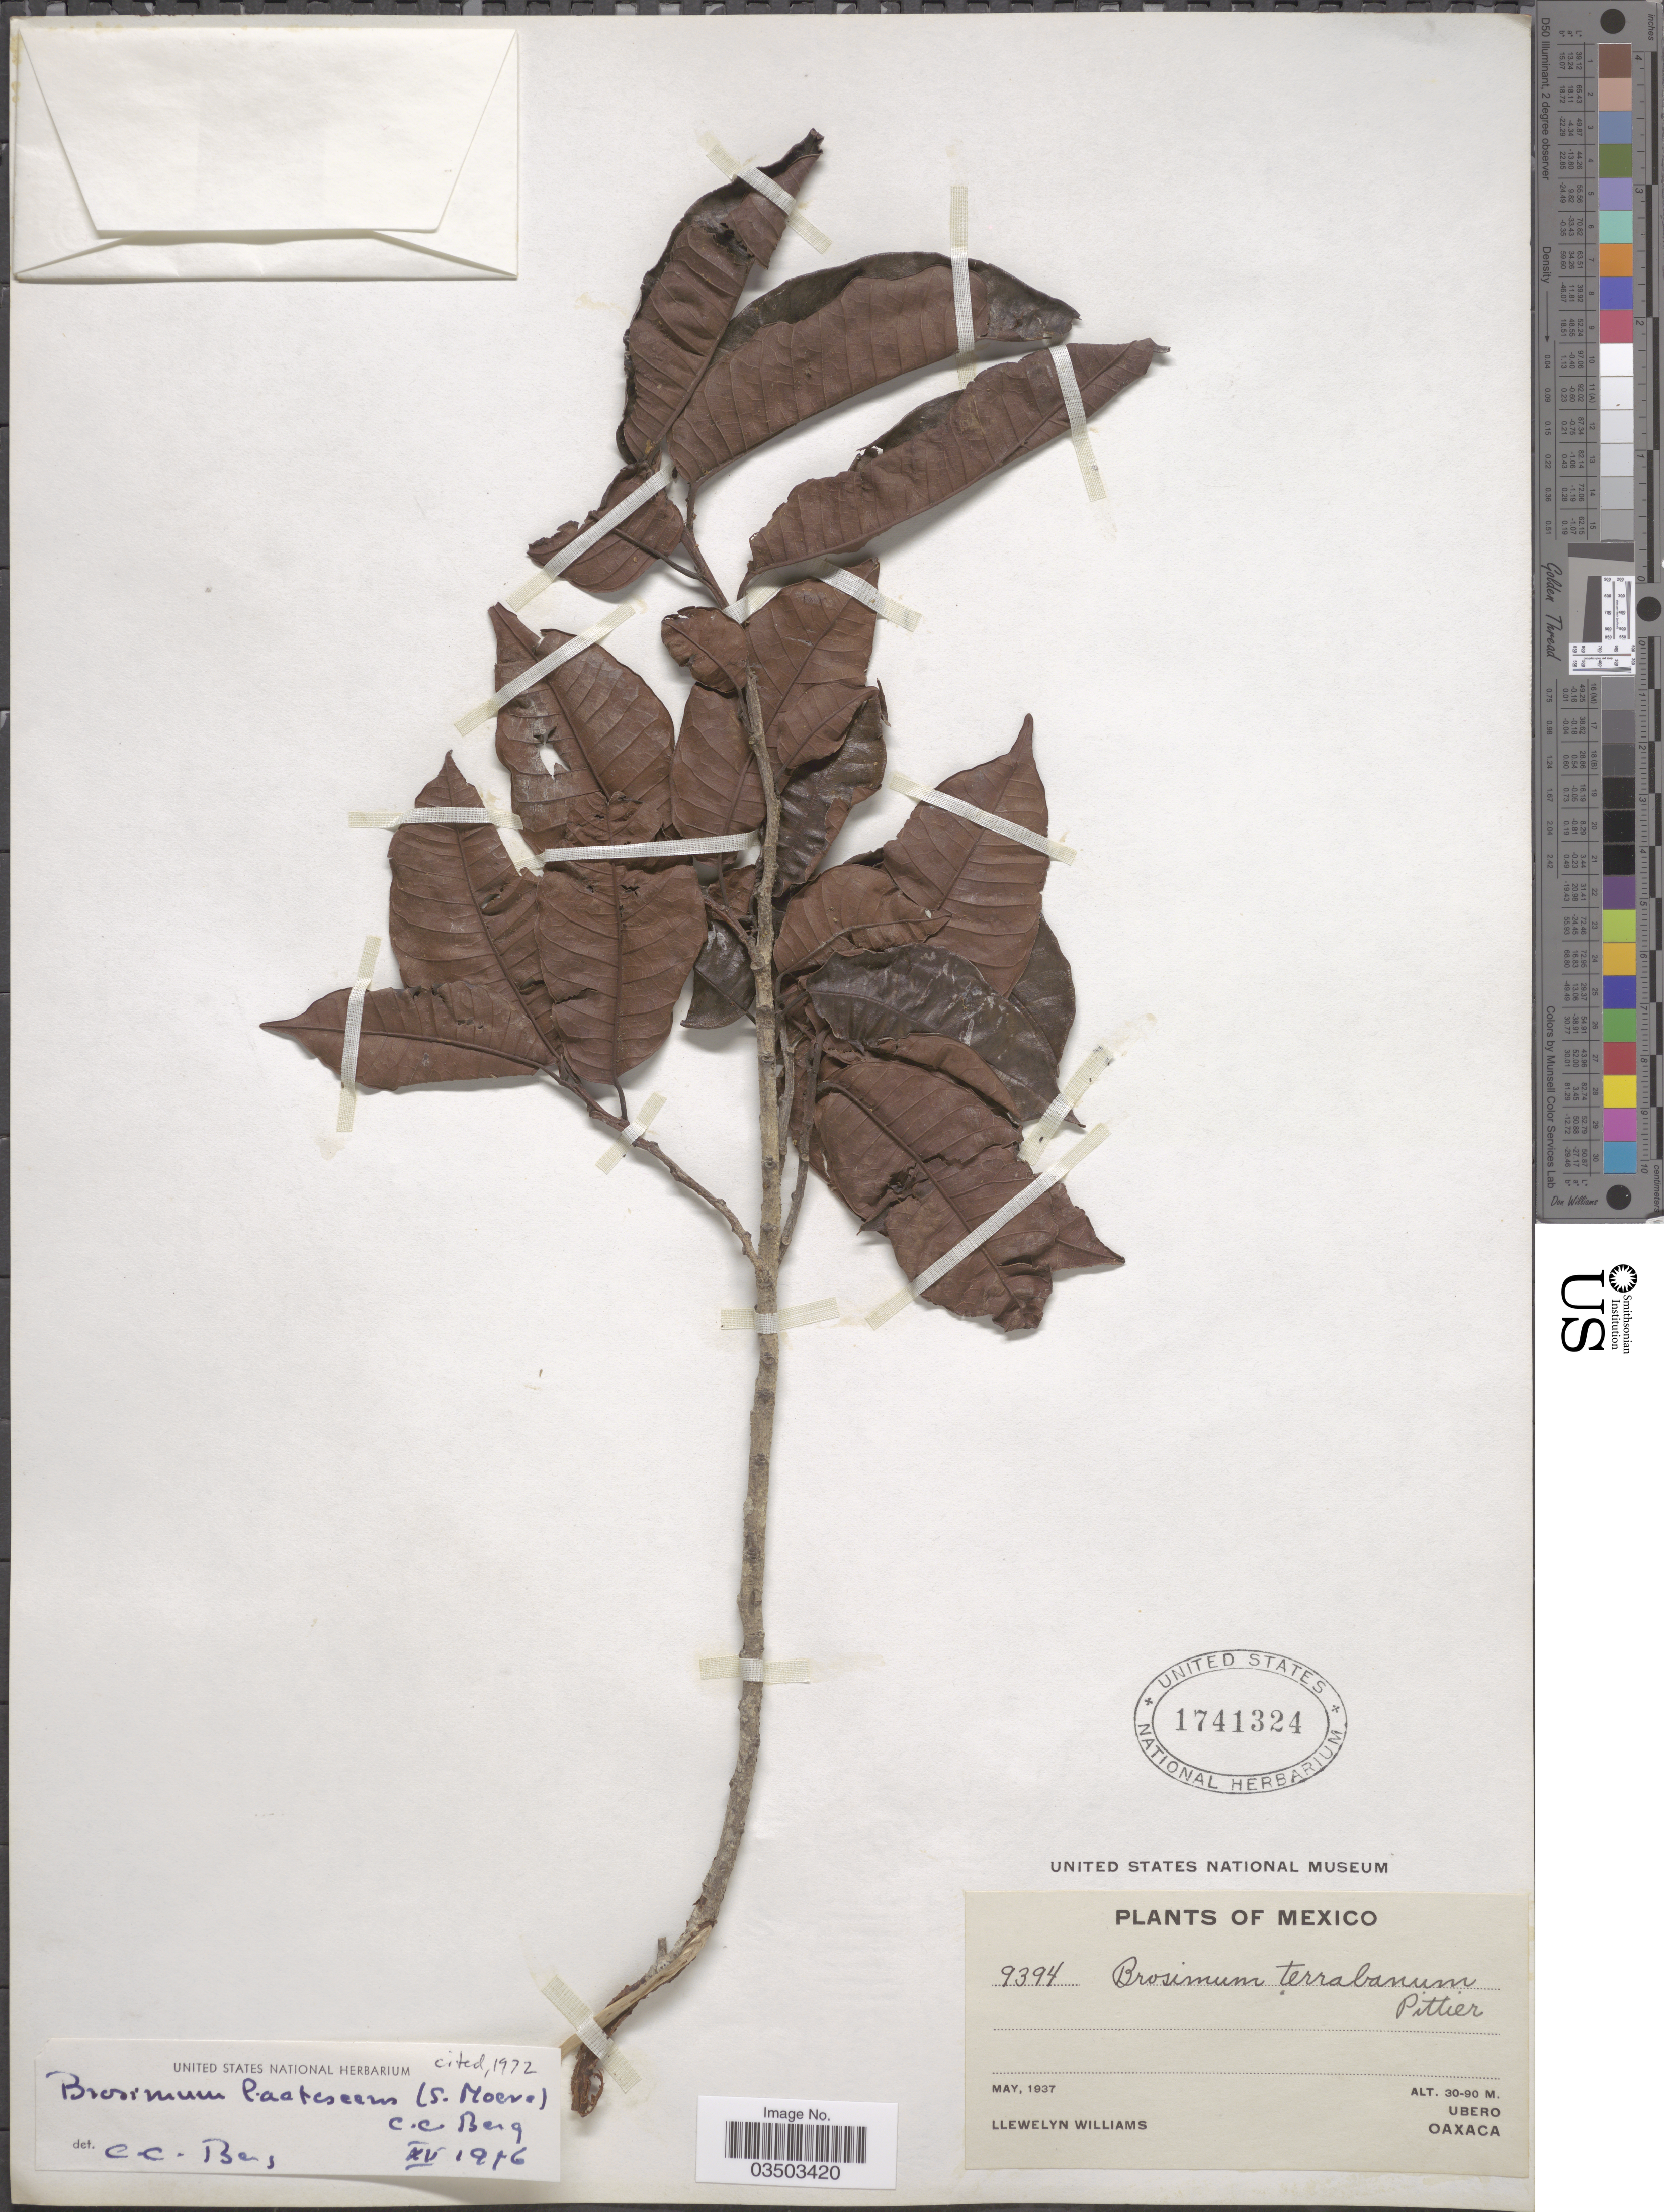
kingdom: Plantae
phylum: Tracheophyta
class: Magnoliopsida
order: Rosales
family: Moraceae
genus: Brosimum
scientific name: Brosimum lactescens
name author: (S. Moore) C.C. Berg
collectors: Ll. Williams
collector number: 9394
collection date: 1937-05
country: Mexico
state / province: Oaxaca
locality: Ubero.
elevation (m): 30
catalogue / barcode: US 1741324